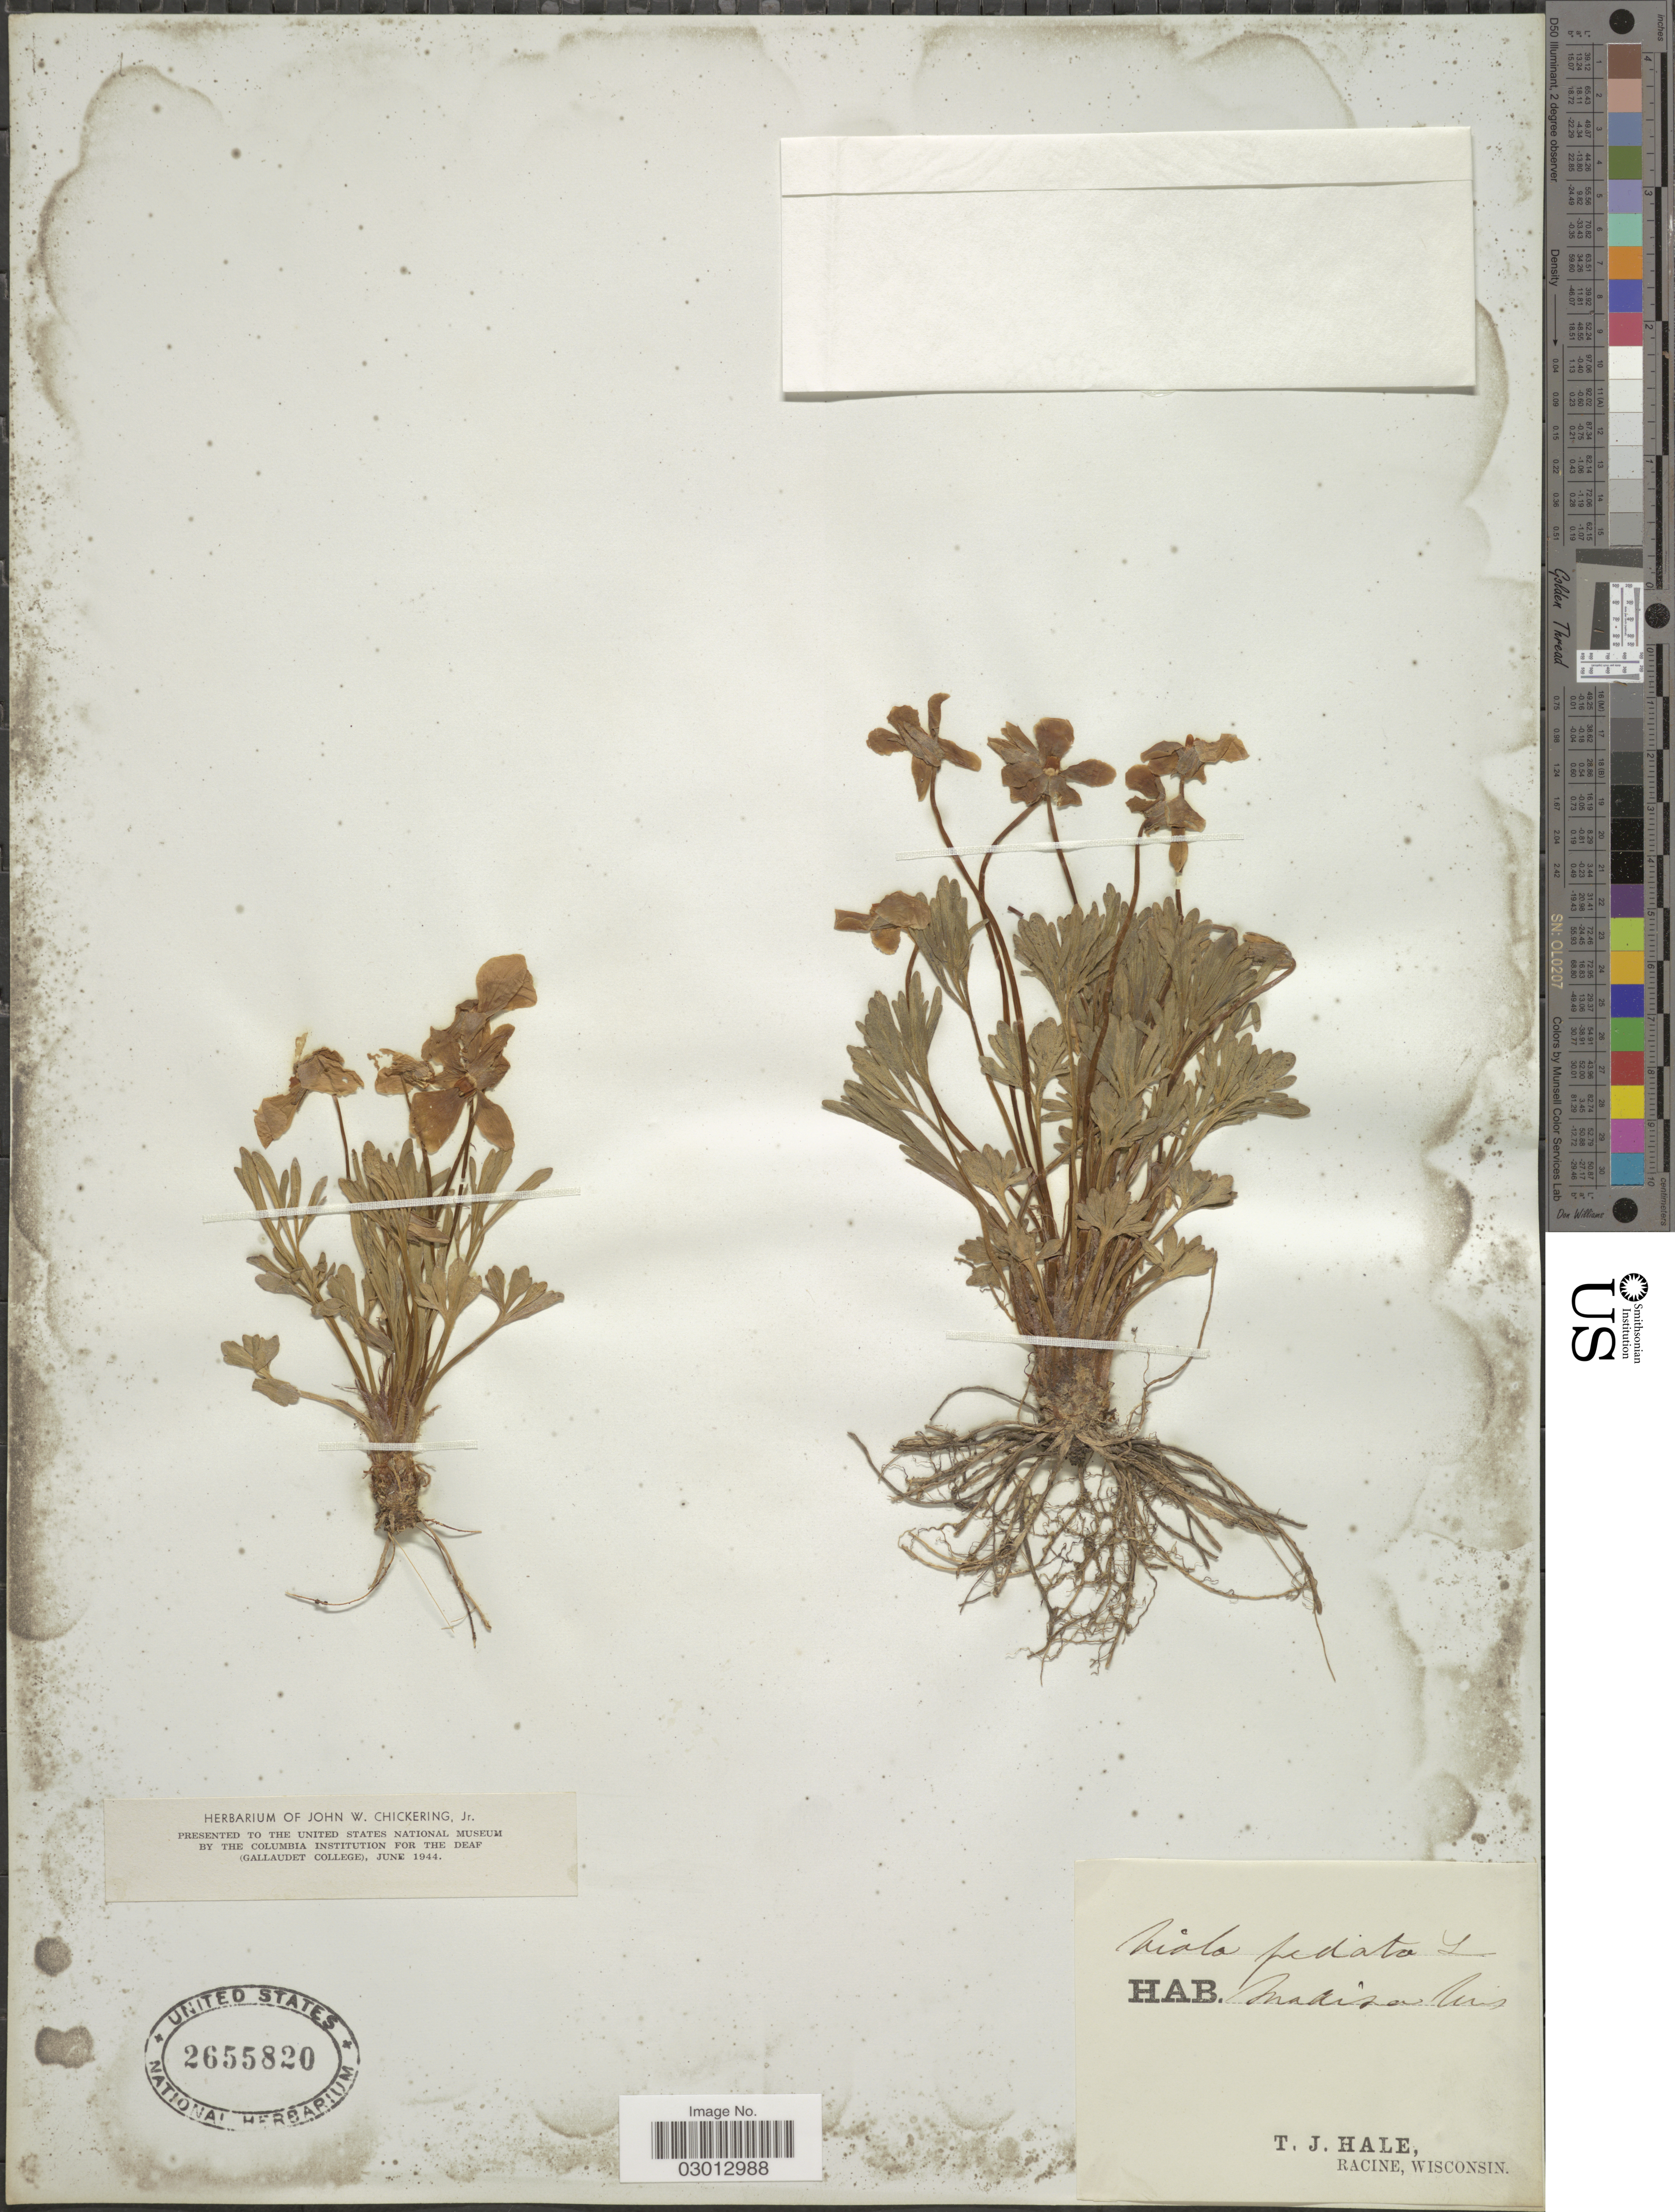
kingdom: Plantae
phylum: Tracheophyta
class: Magnoliopsida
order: Malpighiales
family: Violaceae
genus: Viola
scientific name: Viola pedata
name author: L.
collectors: T. Hale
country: United States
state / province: Wisconsin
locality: Madison.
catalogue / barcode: US 2655820